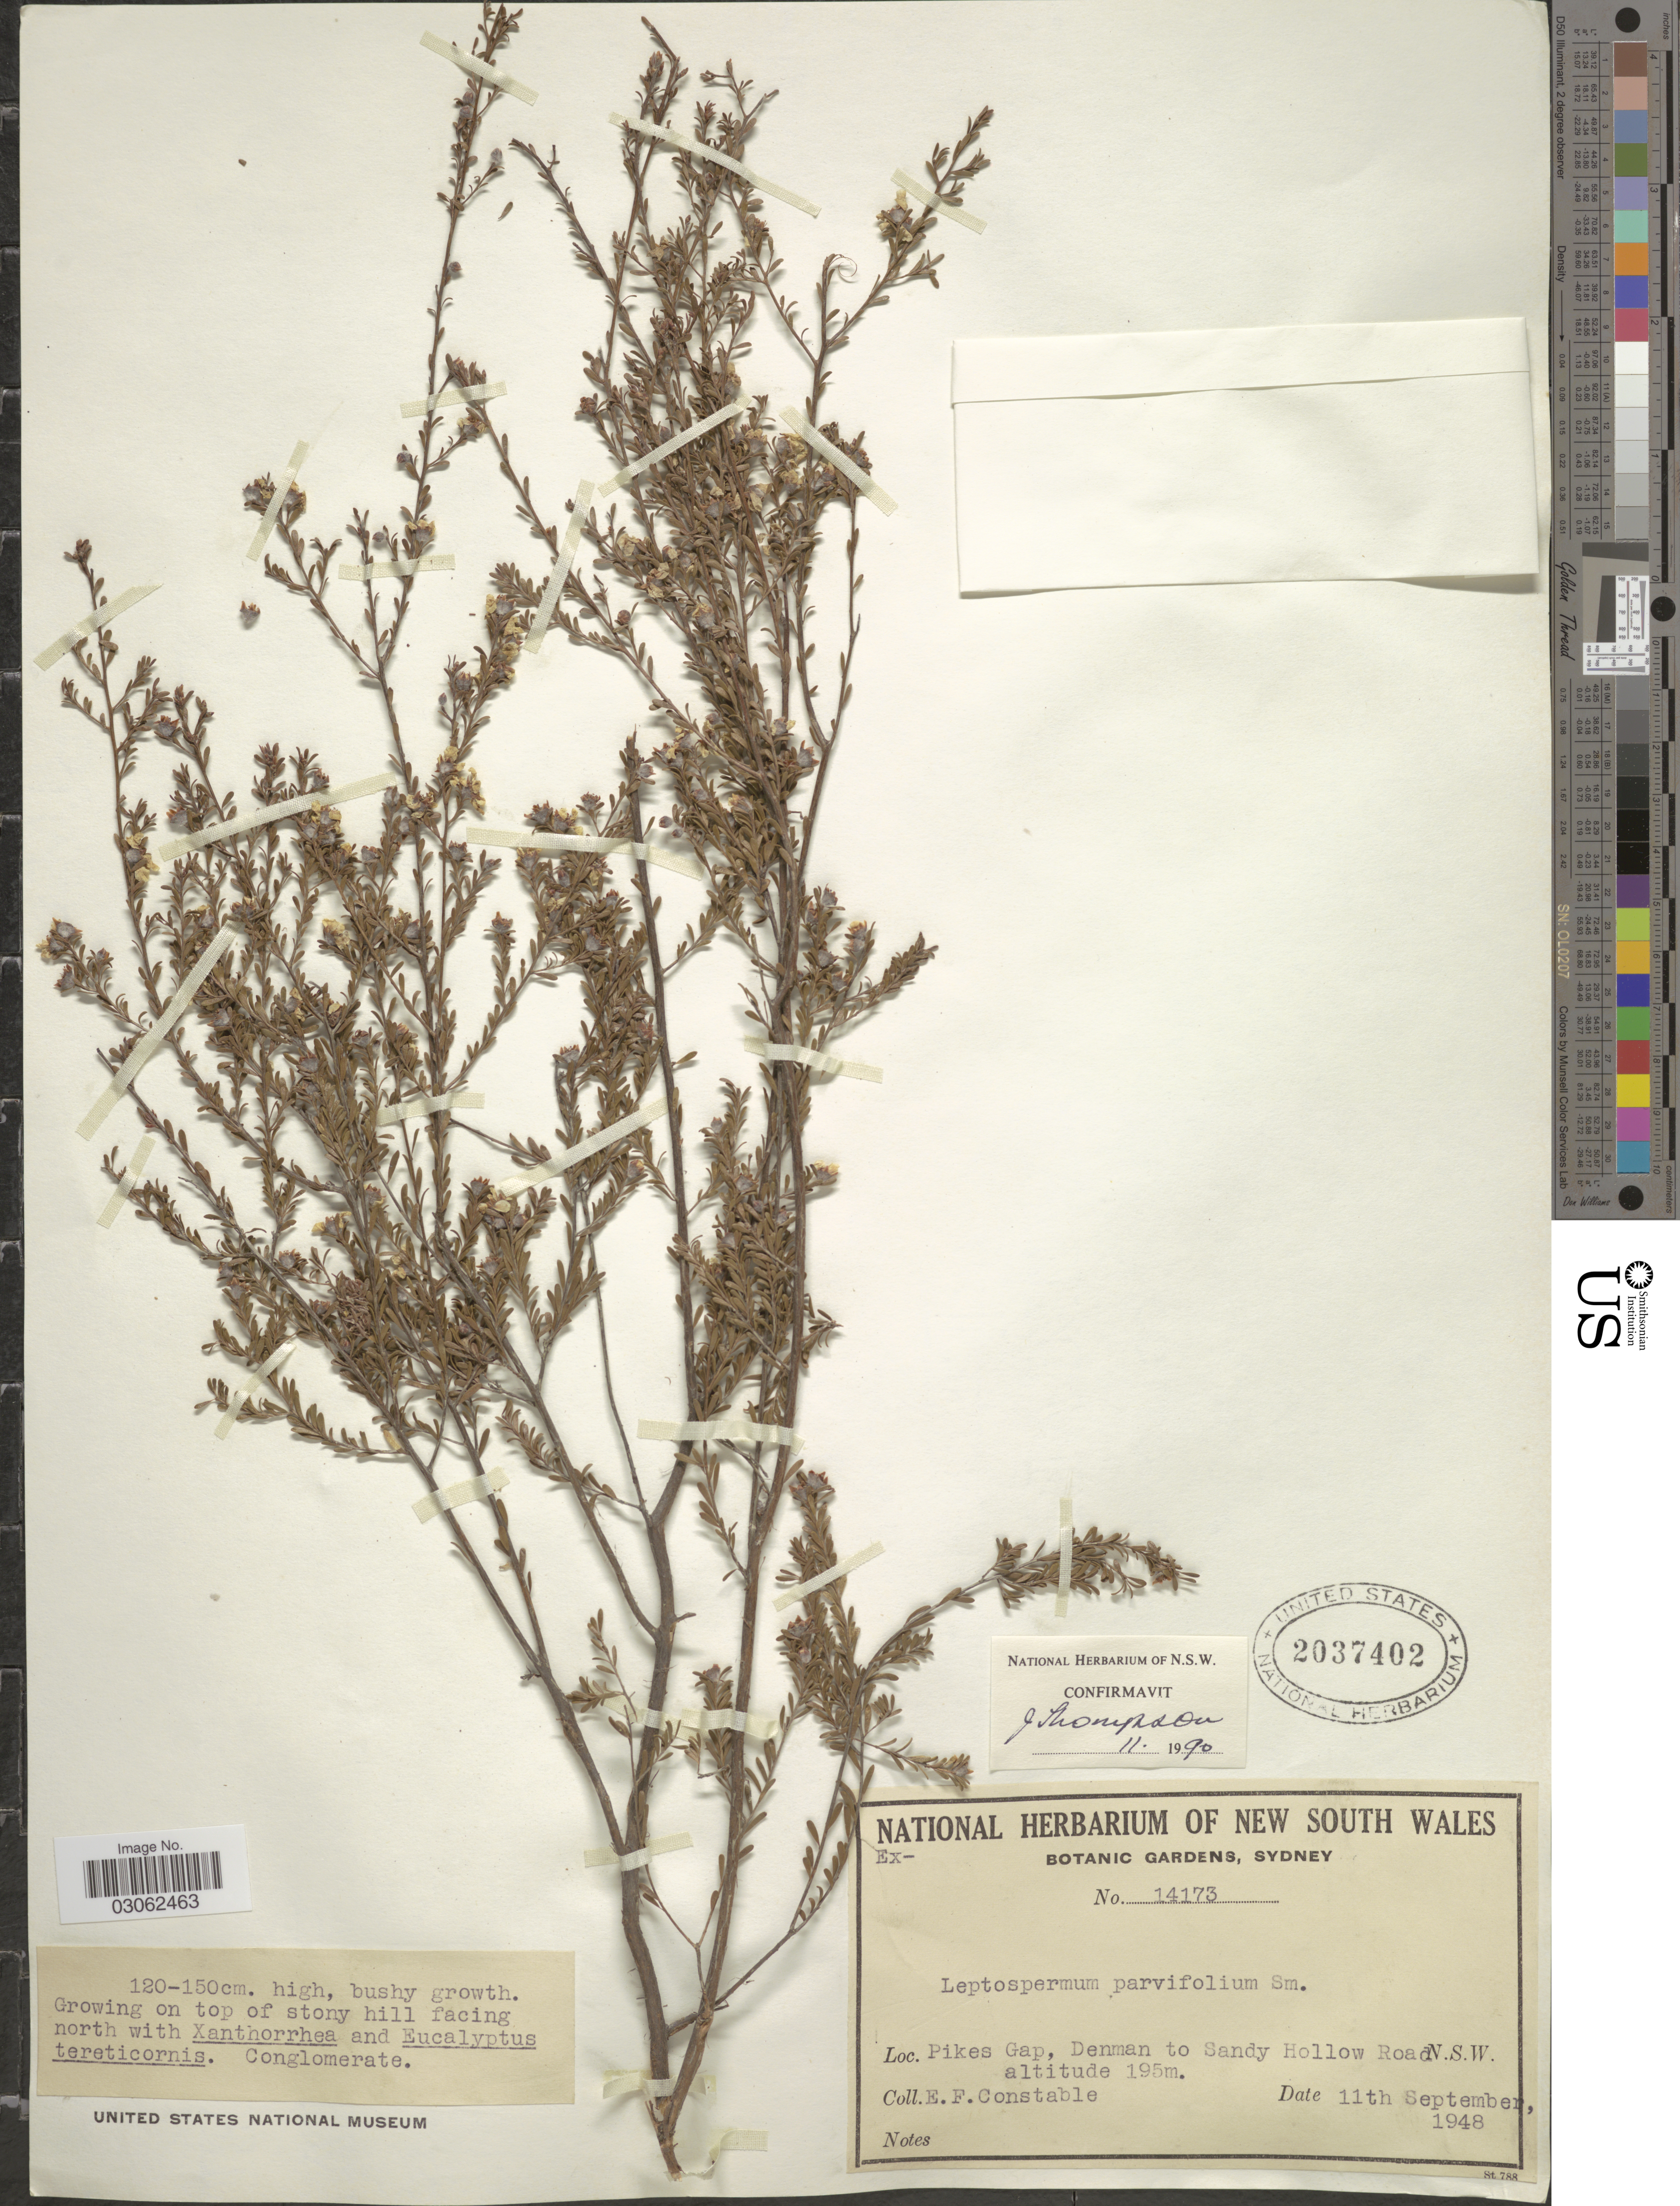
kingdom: Plantae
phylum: Tracheophyta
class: Magnoliopsida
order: Myrtales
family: Myrtaceae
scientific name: Gaudium parvifolium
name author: (Sm.) P.G. Wilson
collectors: E. F. Constable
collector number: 14173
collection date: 1948-09-11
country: Australia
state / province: New South Wales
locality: Pikes Gap, Denman to Sandy Hollow Road. N.S.W.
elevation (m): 195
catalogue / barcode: US 2037402